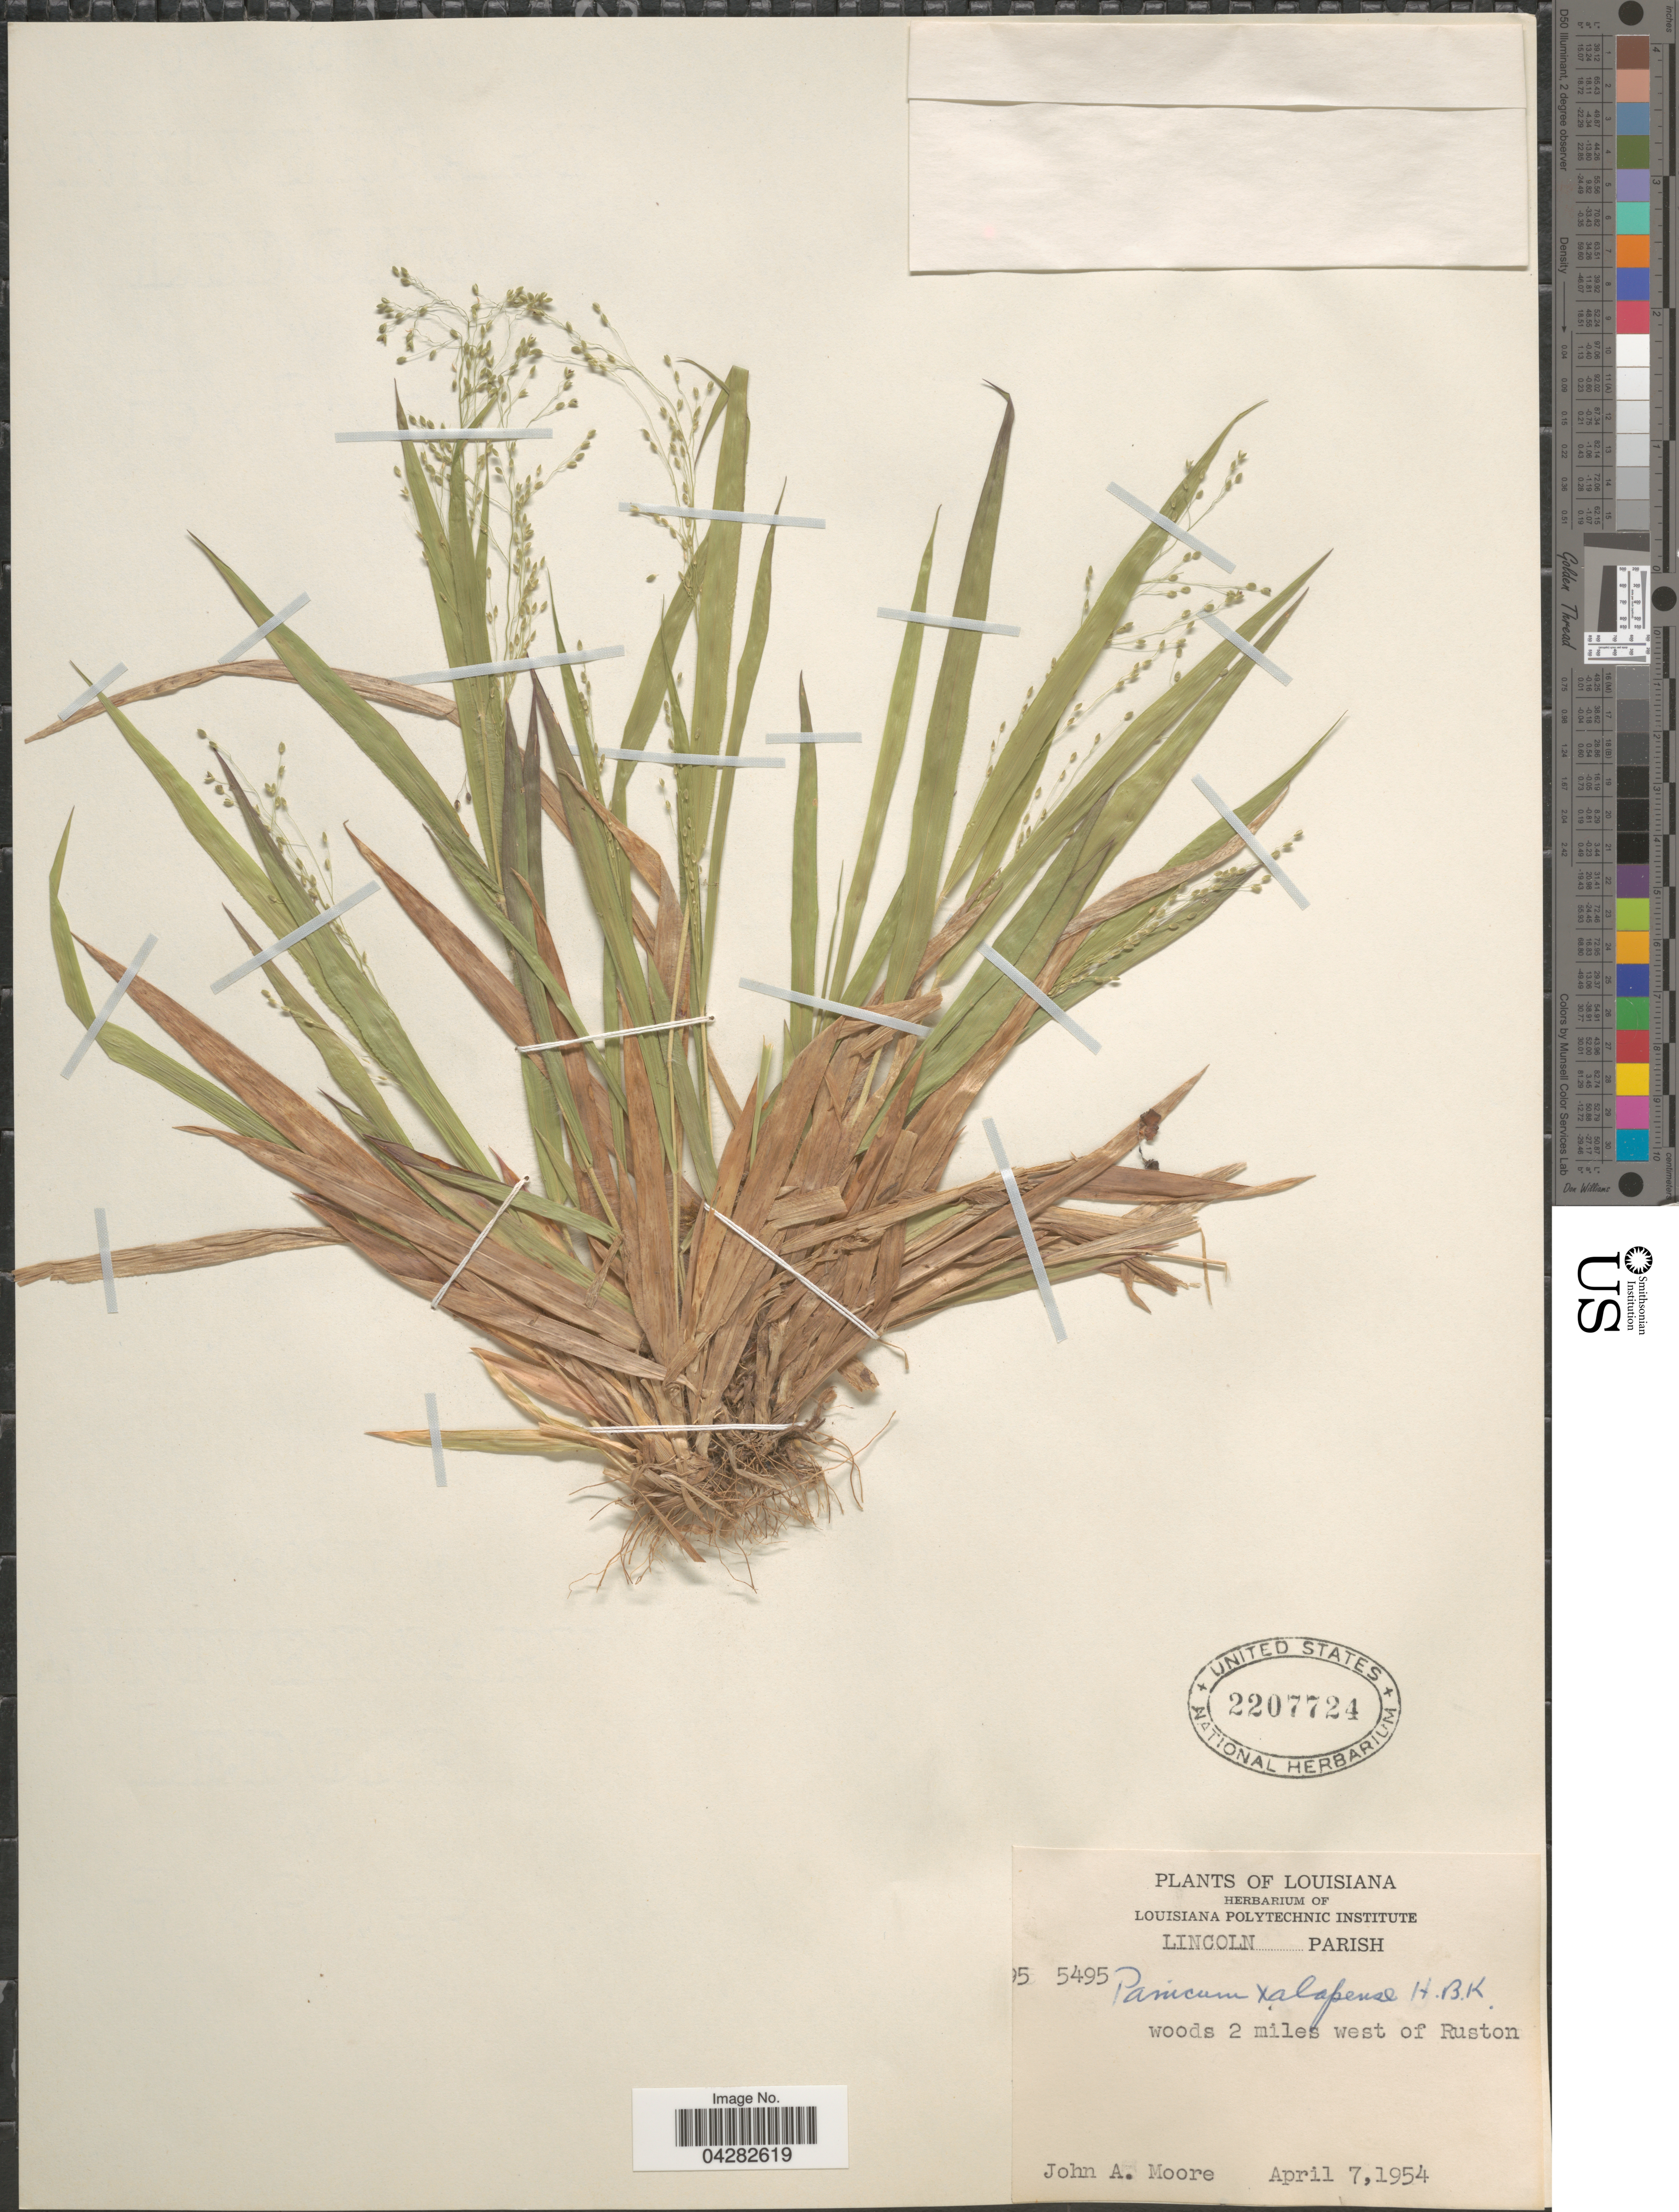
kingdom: Plantae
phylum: Tracheophyta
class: Liliopsida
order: Poales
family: Poaceae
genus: Dichanthelium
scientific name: Dichanthelium laxiflorum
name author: (Lam.) Gould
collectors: J. A. Moore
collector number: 5495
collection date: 1954-04-07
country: United States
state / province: Louisiana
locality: Lincoln Parish. Woods 2 miles west of Ruston.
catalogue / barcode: US 2207724